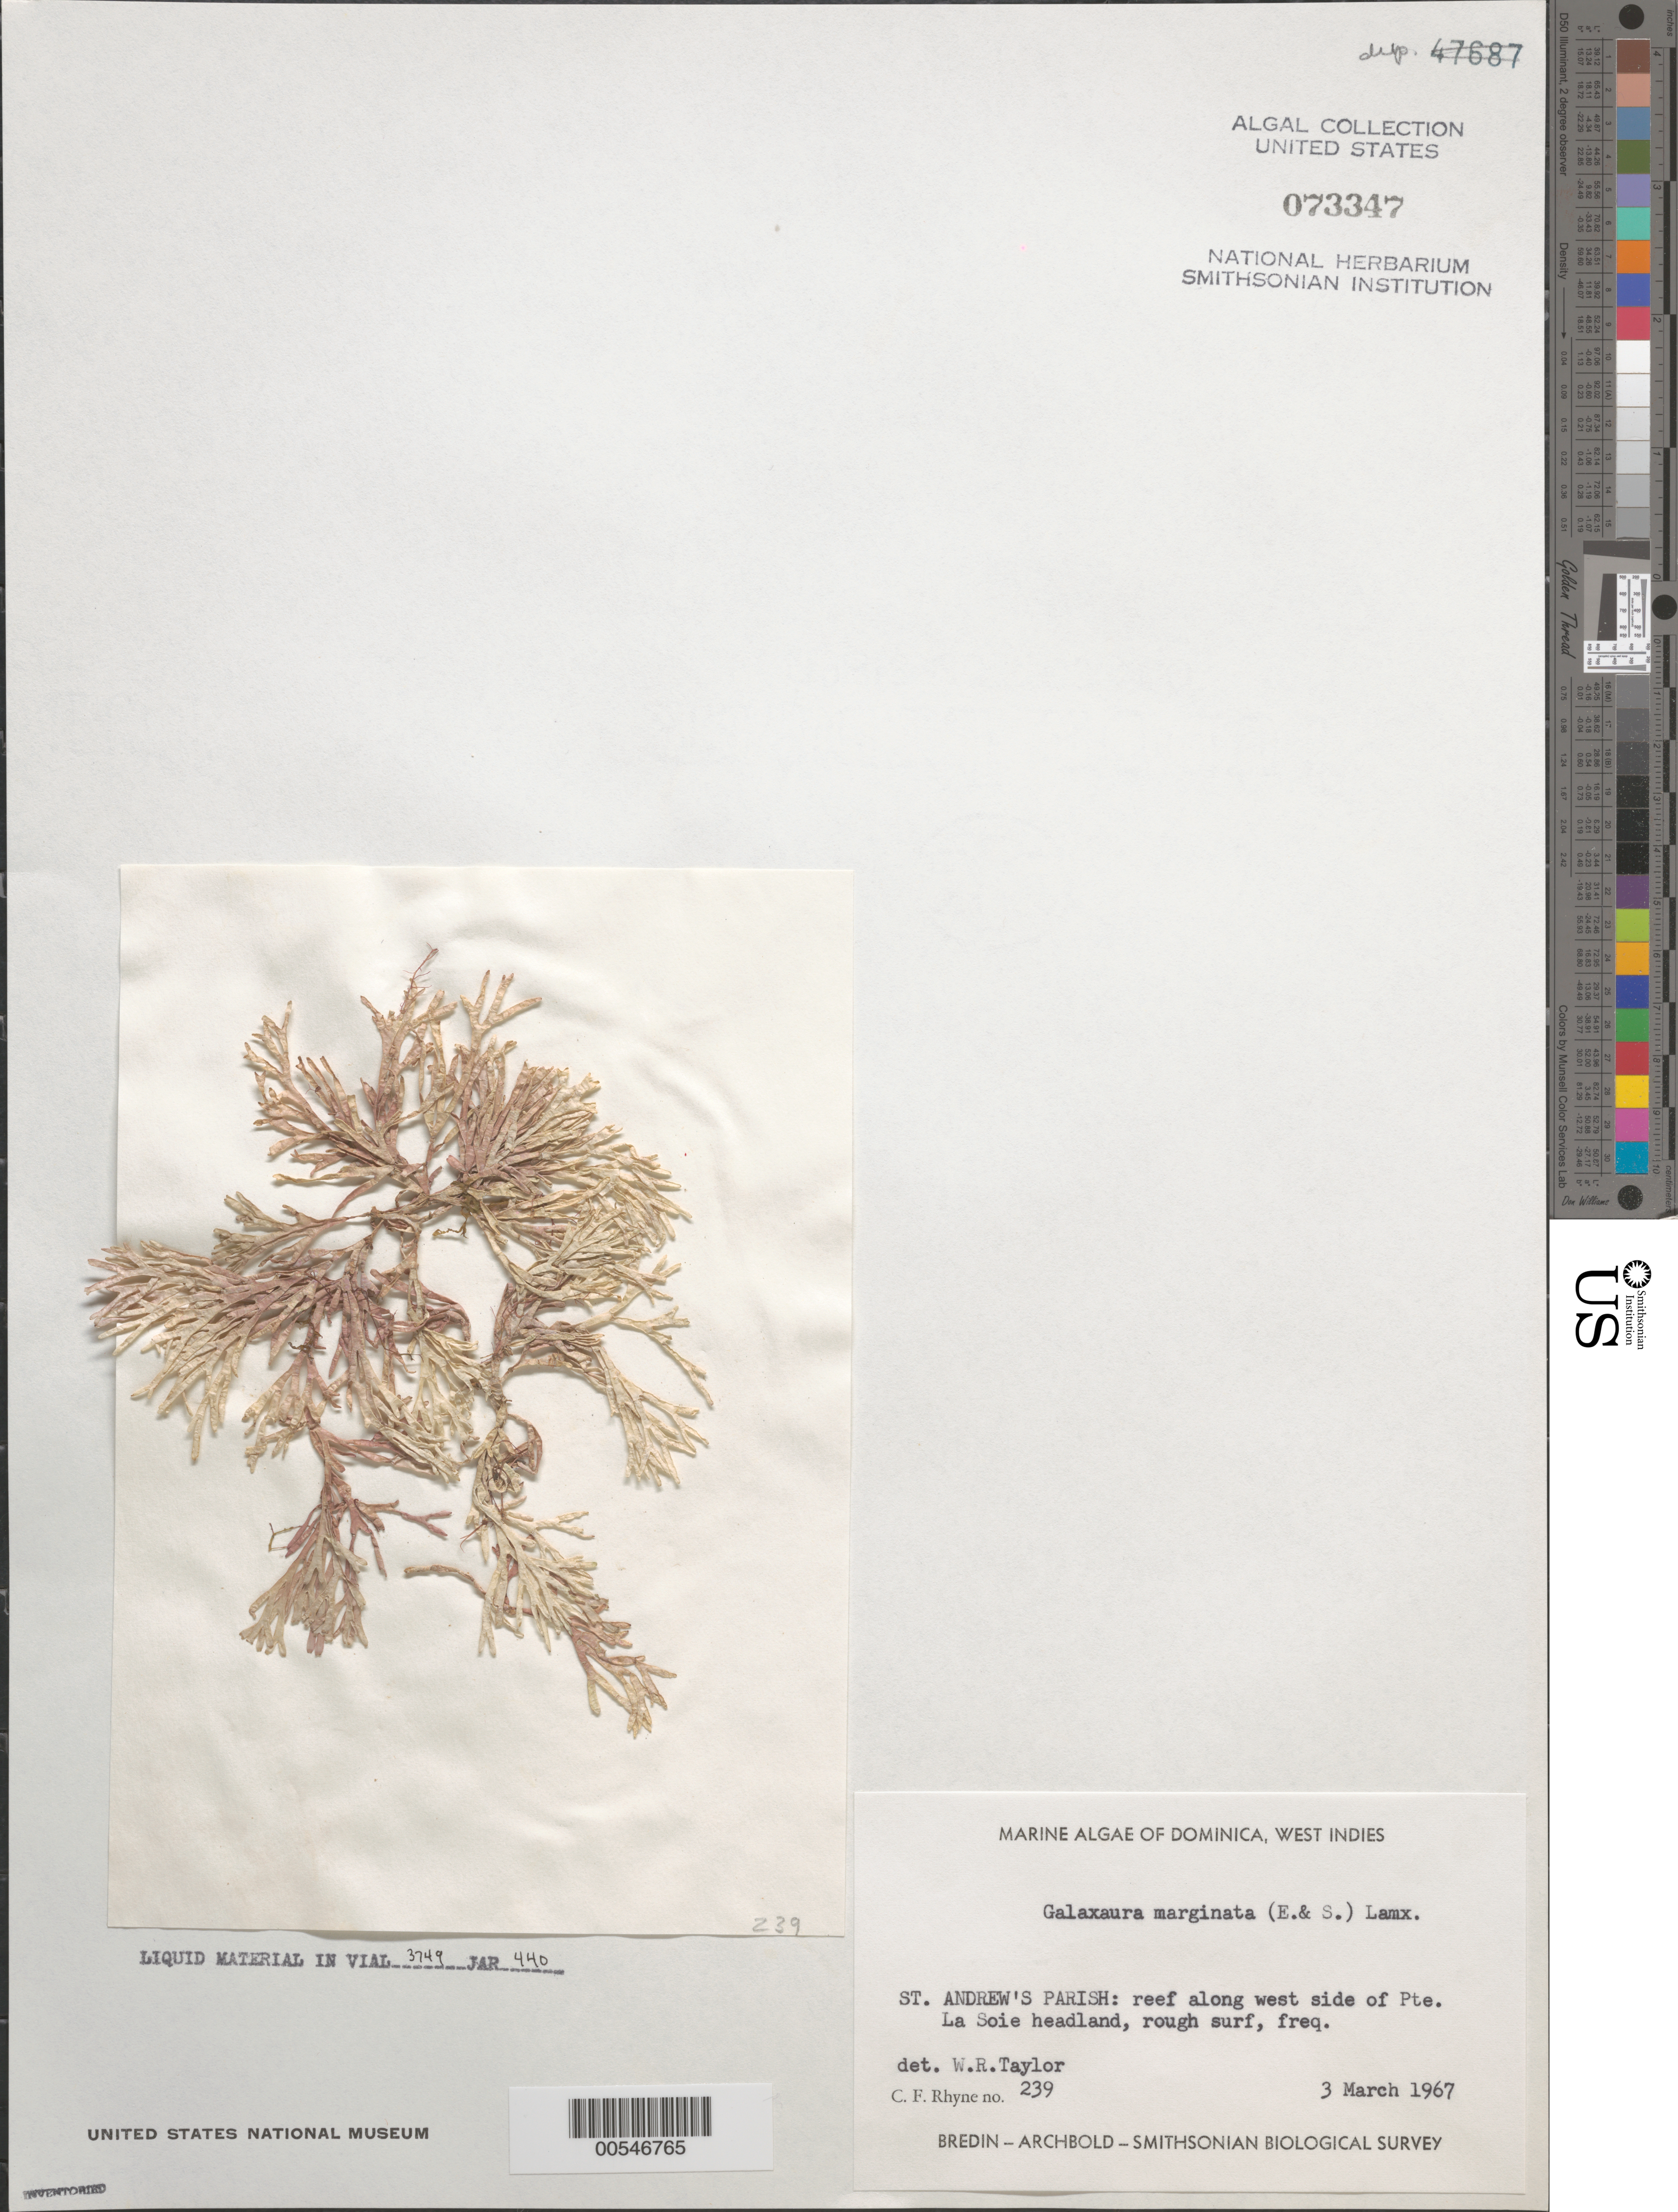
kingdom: Plantae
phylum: Rhodophyta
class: Florideophyceae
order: Nemaliales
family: Galaxauraceae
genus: Galaxaura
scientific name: Galaxaura marginata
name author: (J. Ellis & Sol.) J.V.Lamouroux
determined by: Taylor, William R.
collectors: C. Rhyne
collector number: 239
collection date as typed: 03 Mar 1967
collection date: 1967-03-03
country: Dominica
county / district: St, Andrew's Parish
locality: Pointe la Soie headland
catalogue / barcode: US 73347